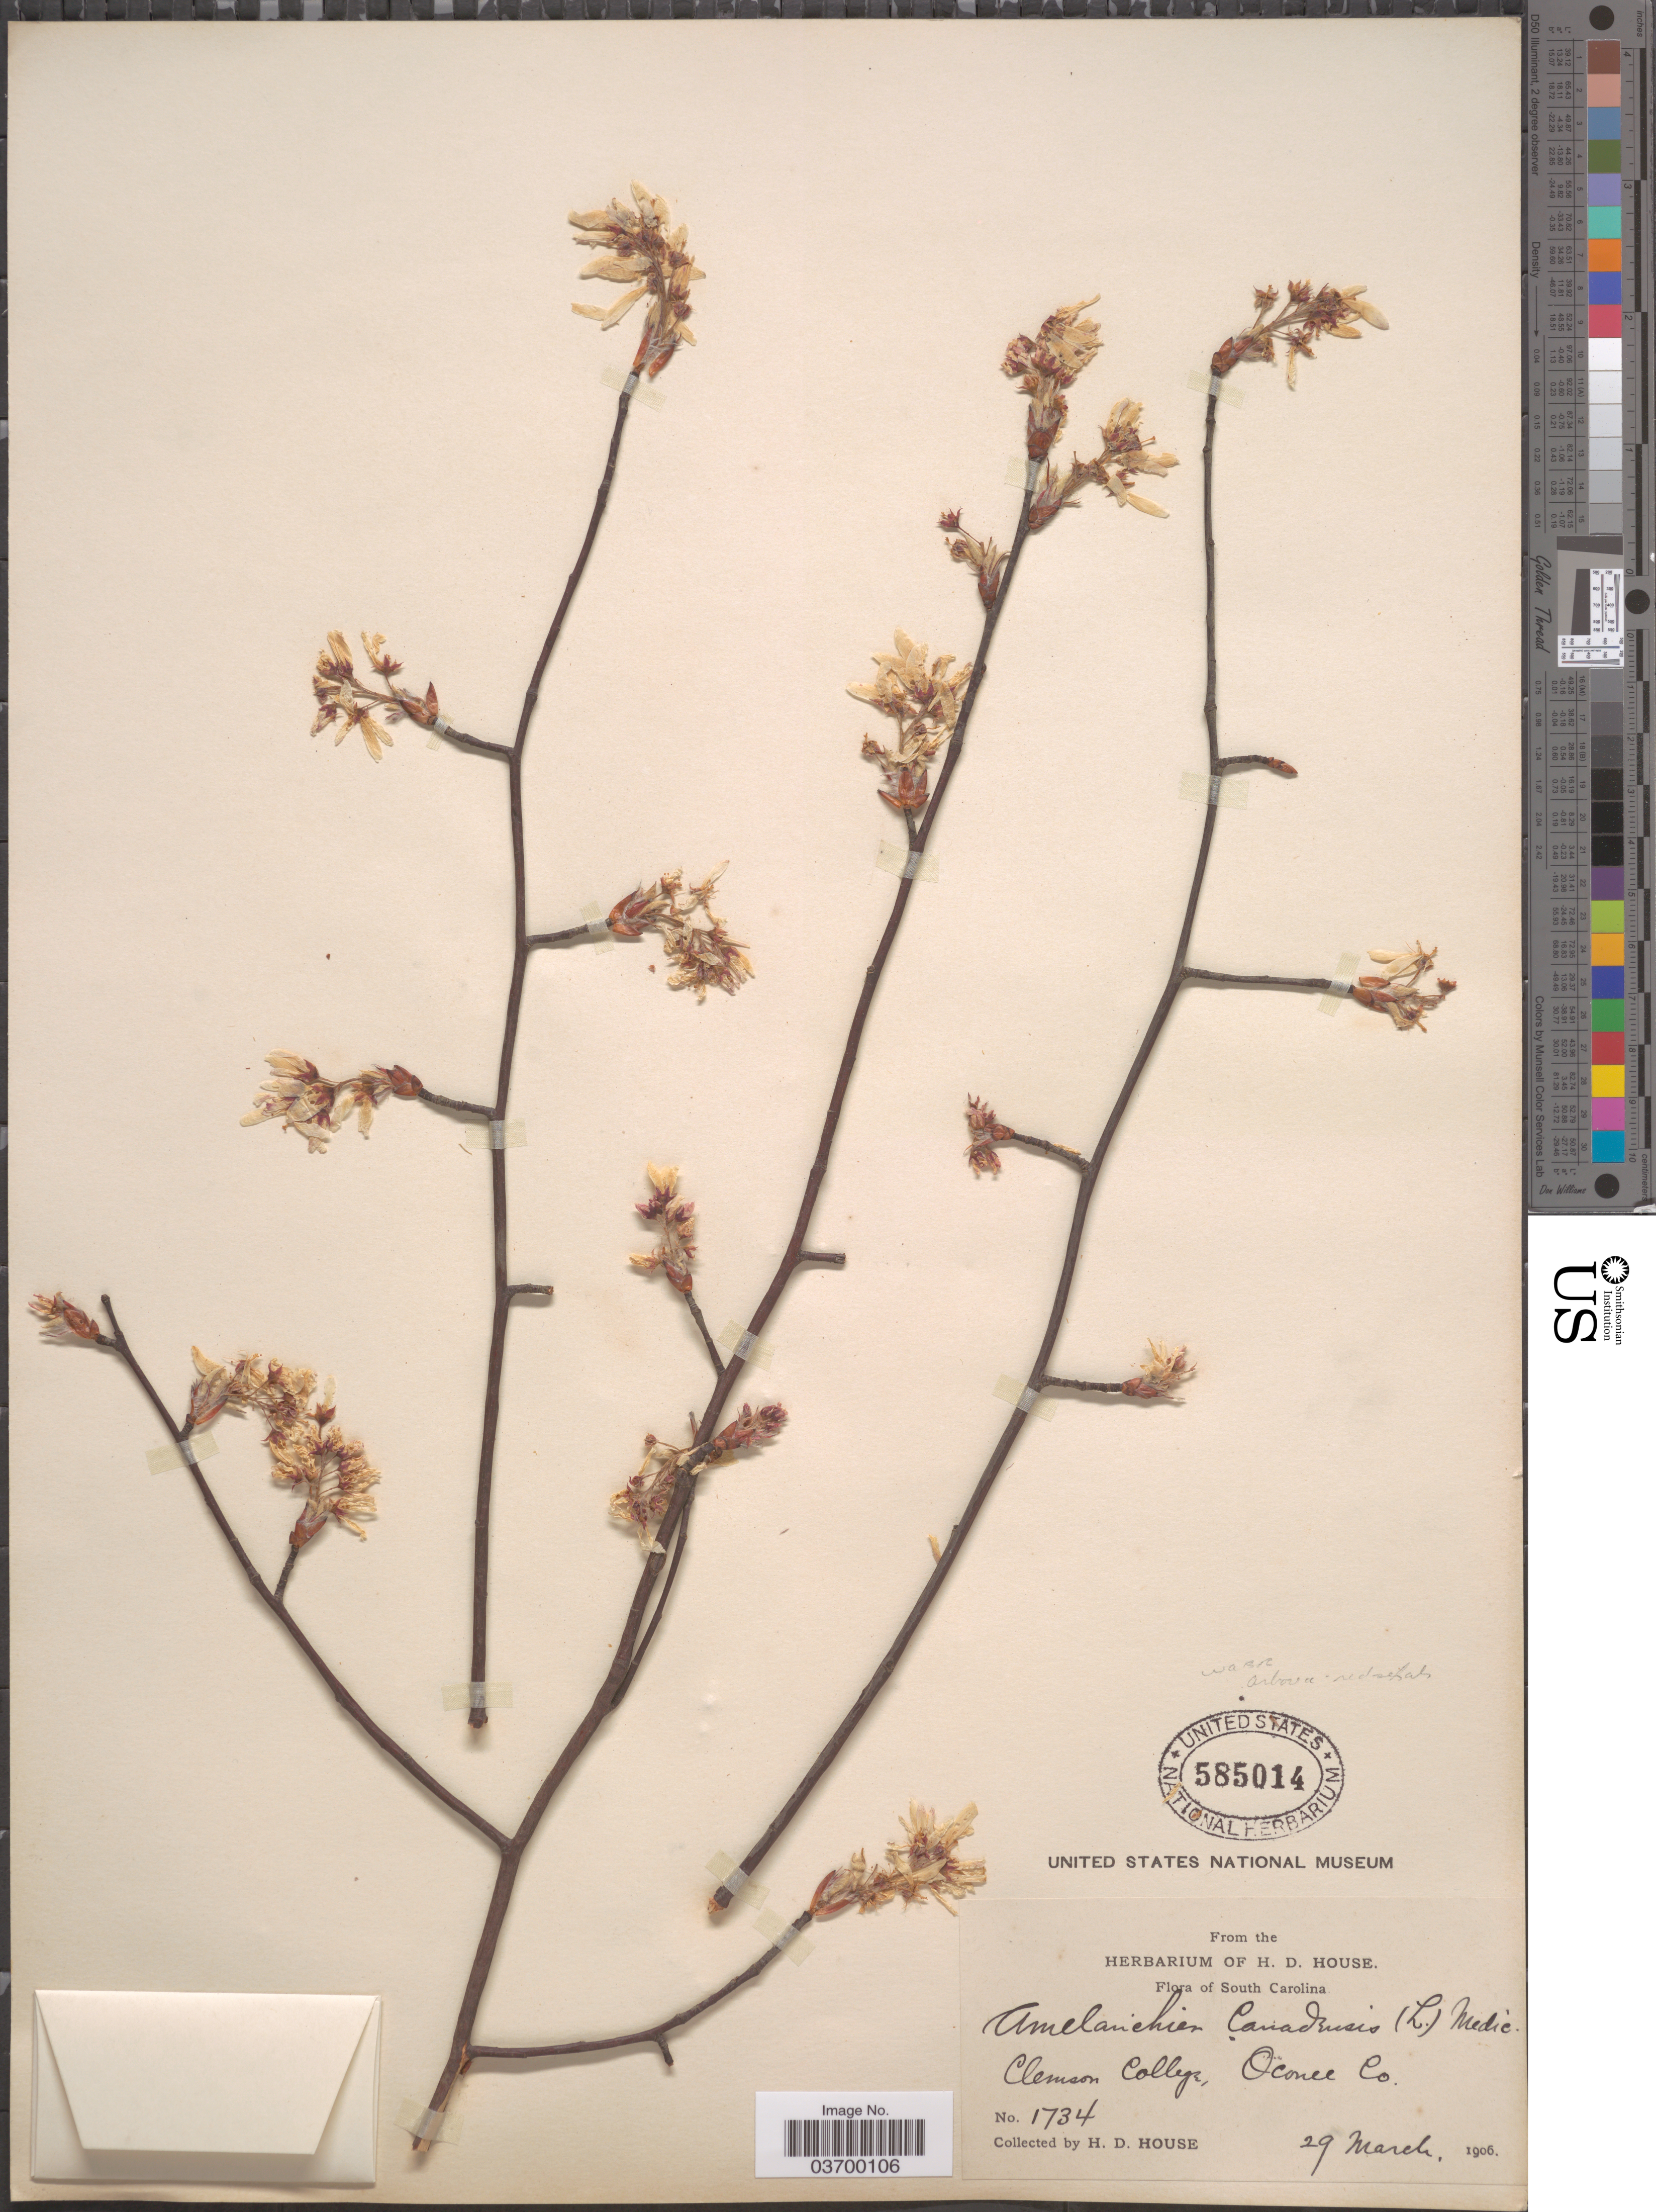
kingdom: Plantae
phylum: Tracheophyta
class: Magnoliopsida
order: Rosales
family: Rosaceae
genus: Amelanchier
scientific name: Amelanchier arborea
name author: (F. Michx.) Fernald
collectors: H. D. House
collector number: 1734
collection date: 1906-03-29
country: United States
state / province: South Carolina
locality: Clemson College, Oconee Co.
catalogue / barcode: US 585014